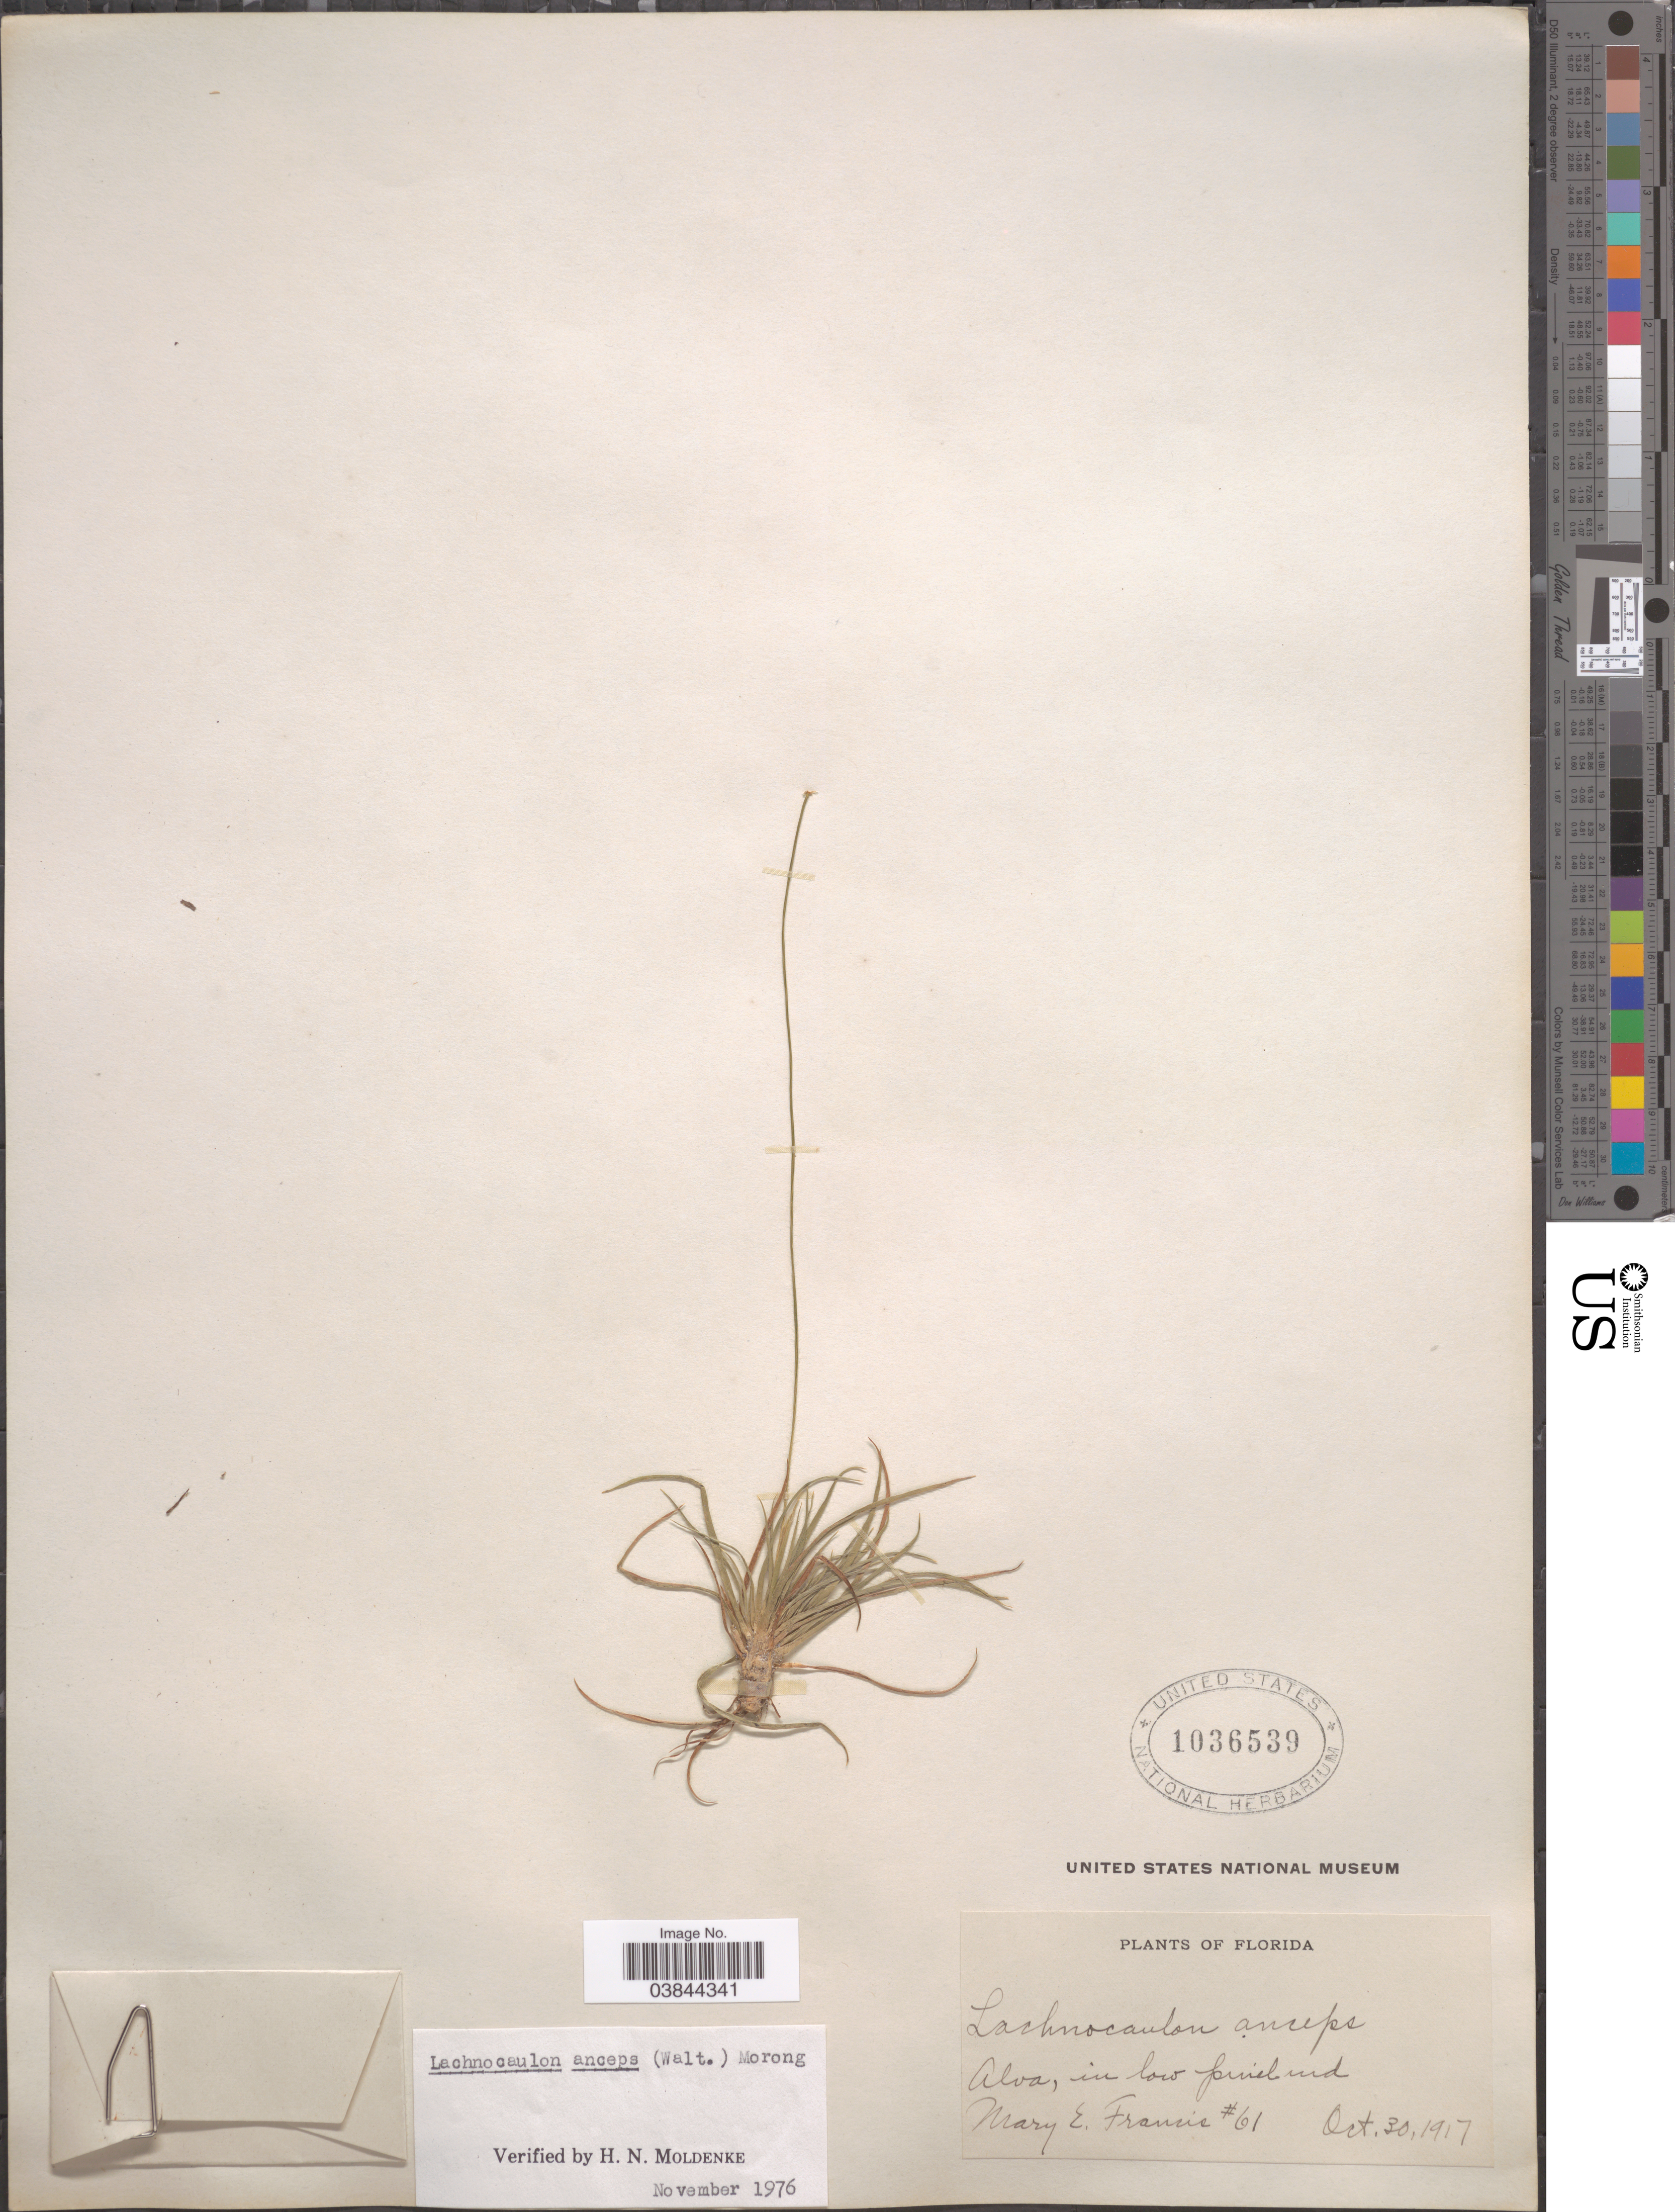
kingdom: Plantae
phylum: Tracheophyta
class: Liliopsida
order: Poales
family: Eriocaulaceae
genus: Lachnocaulon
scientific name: Lachnocaulon anceps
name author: (Walter) Morong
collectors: M. E. Francis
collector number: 61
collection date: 1917-10-30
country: United States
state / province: Florida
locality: Alva.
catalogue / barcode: US 1036539